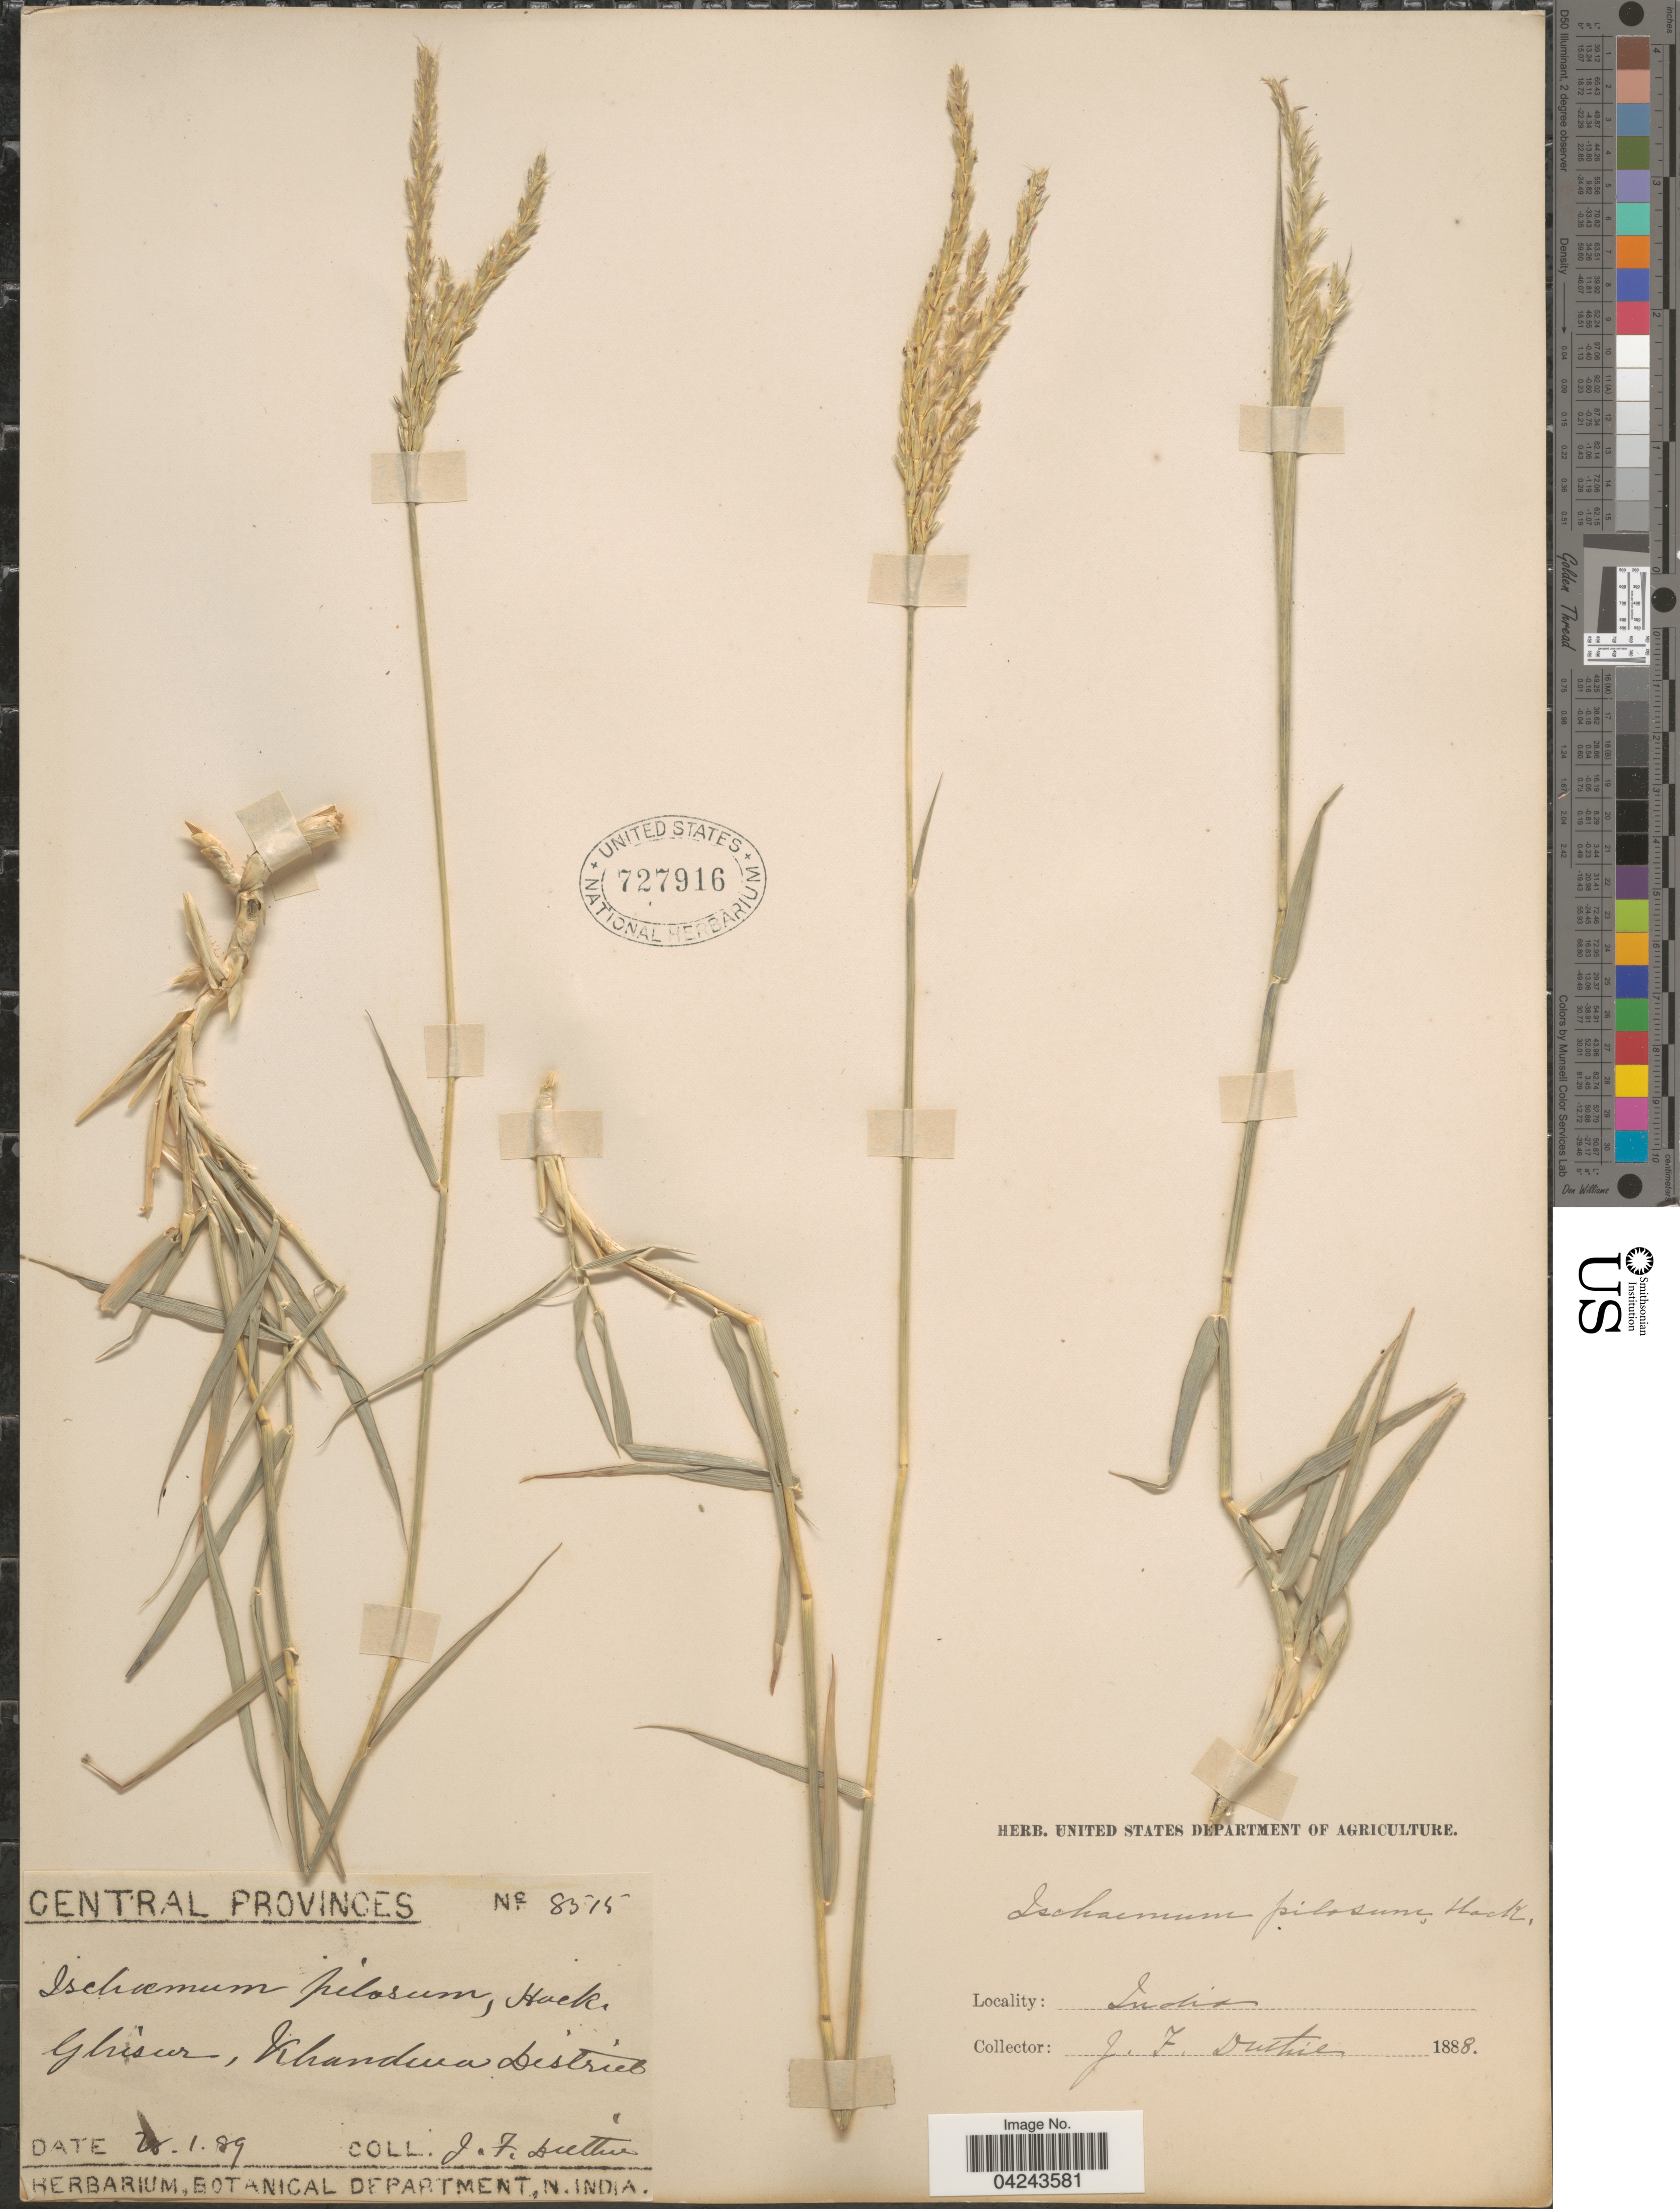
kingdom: Plantae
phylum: Tracheophyta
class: Liliopsida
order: Poales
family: Poaceae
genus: Ischaemum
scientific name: Ischaemum polystachyum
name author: J. Presl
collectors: J. F. Duthie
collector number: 8515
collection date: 1888-01-02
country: India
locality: Central Provinces. Ghisur, Khandwa District.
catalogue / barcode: US 727916